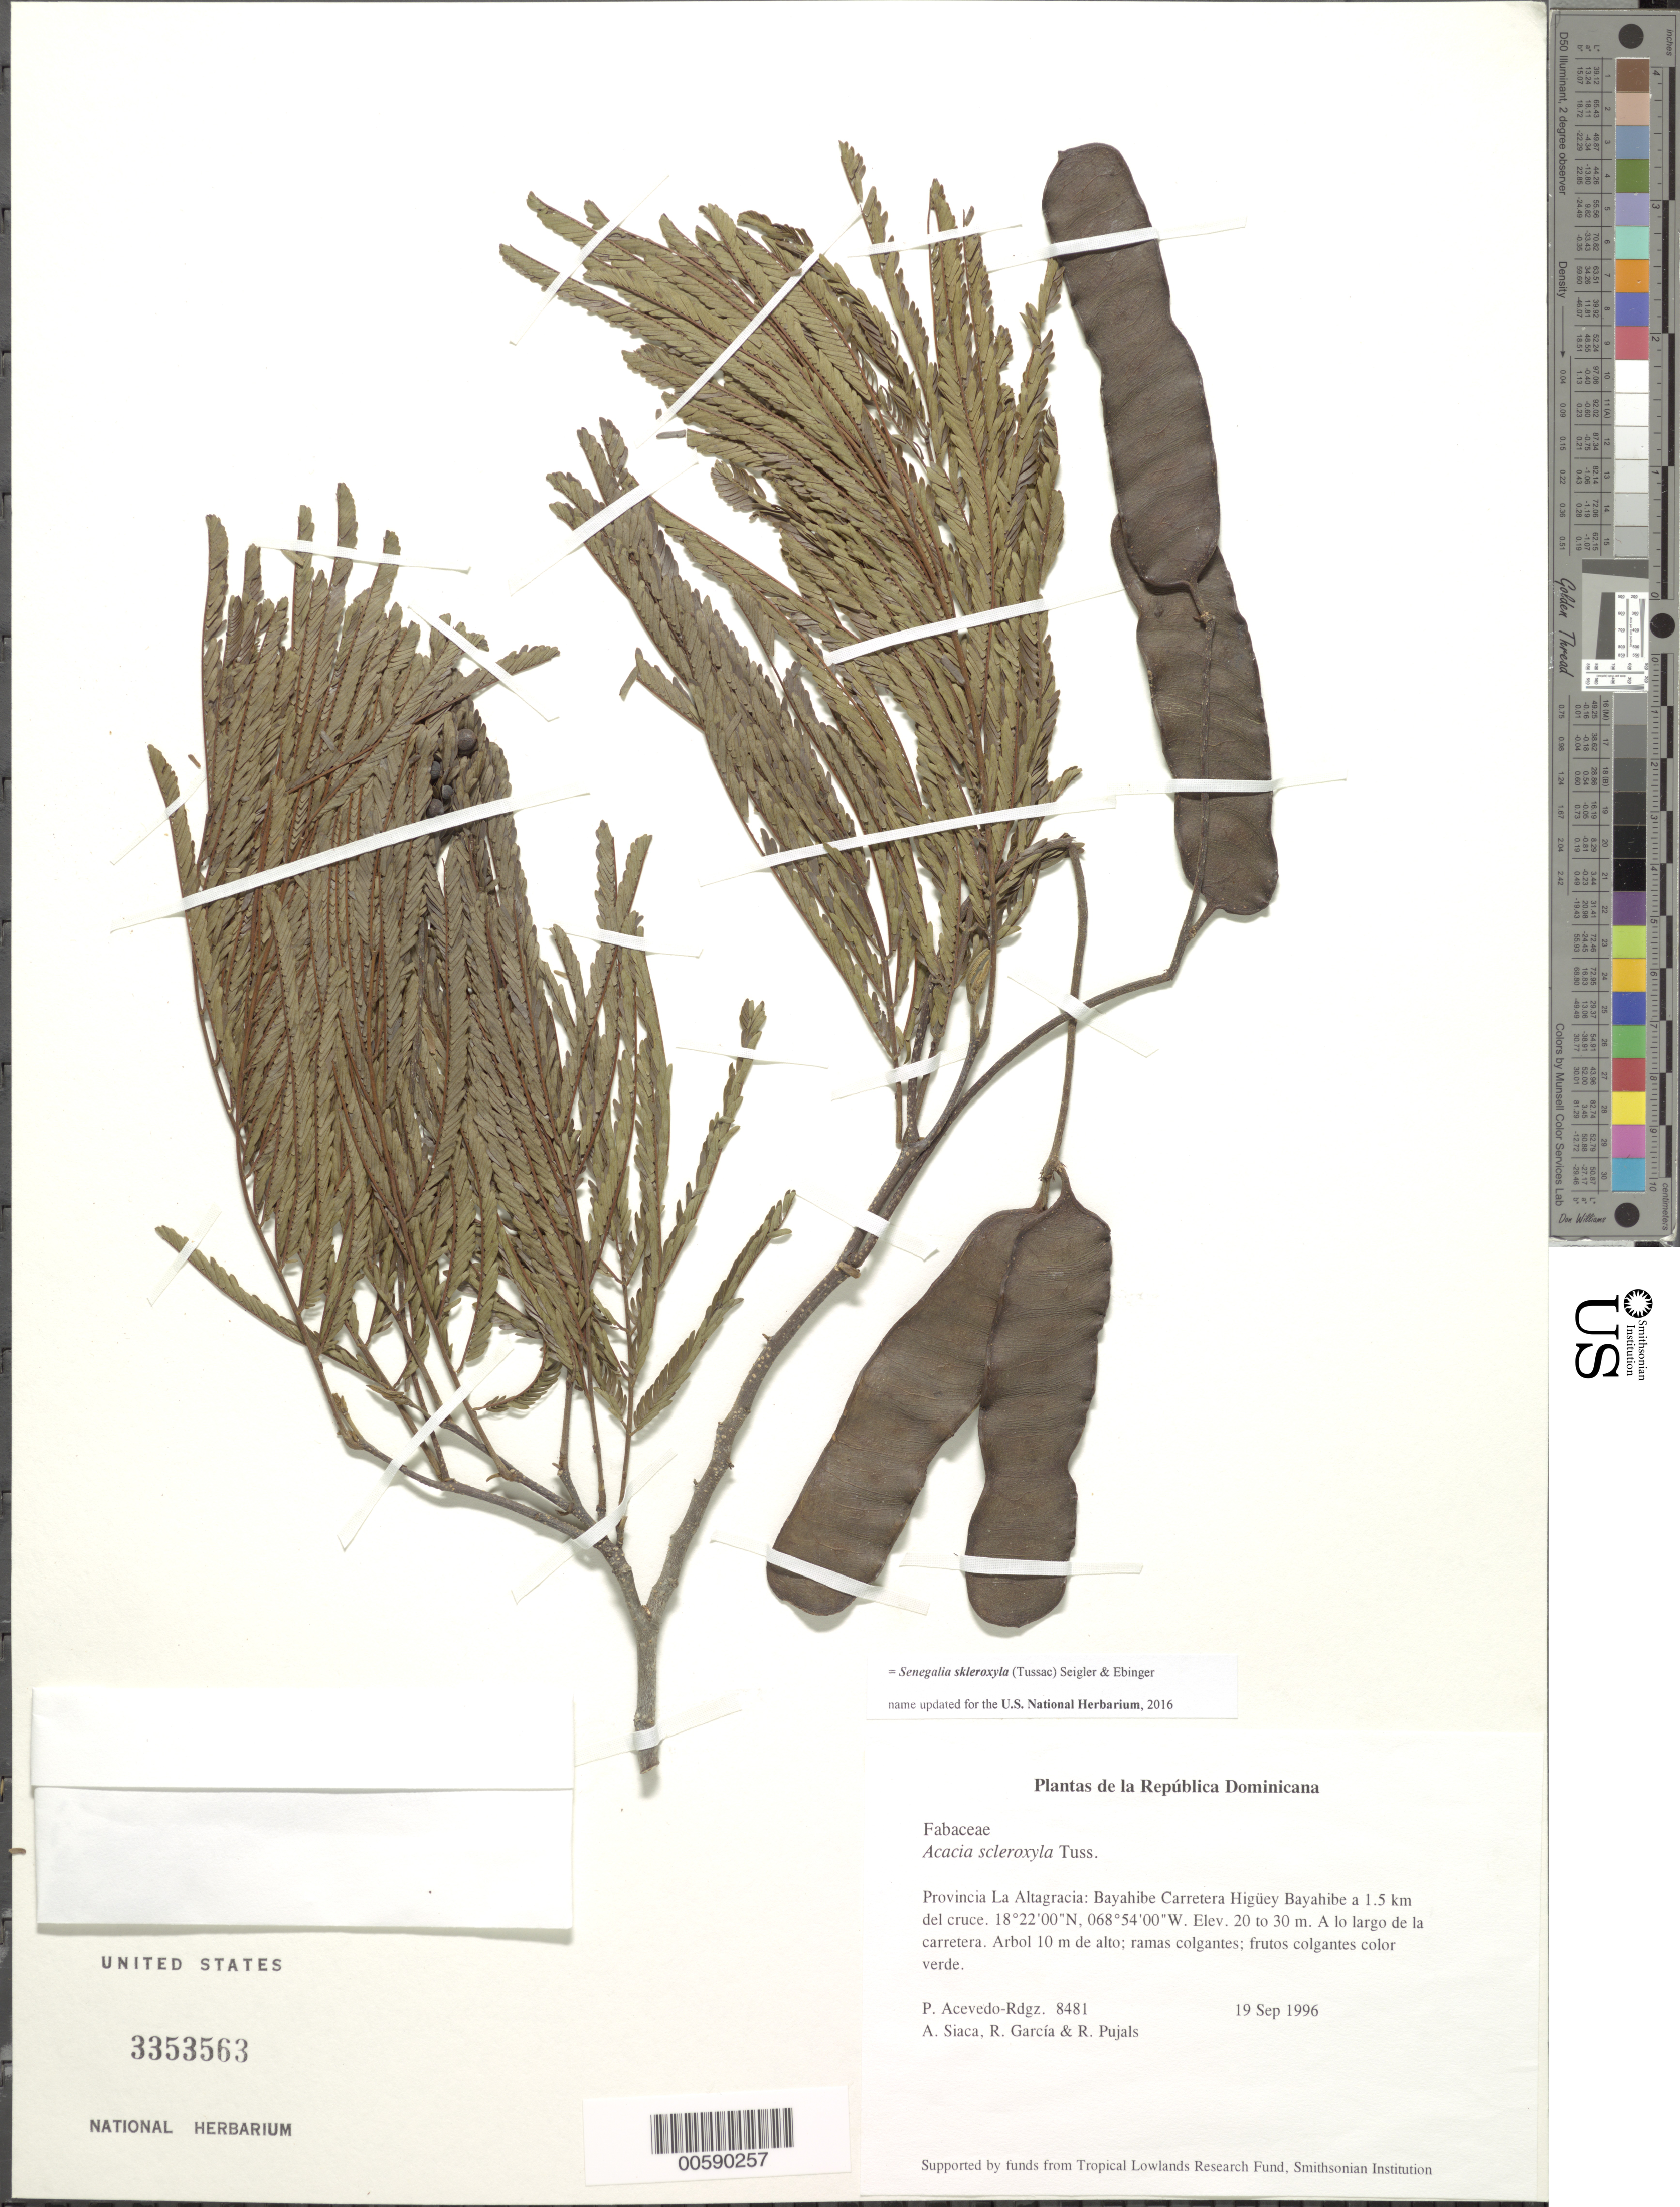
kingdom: Plantae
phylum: Tracheophyta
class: Magnoliopsida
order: Fabales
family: Fabaceae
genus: Parasenegalia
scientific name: Parasenegalia skleroxyla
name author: (Tussac) Seigler & Ebinger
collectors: P. Acevedo-Rodr., A. Siaca, R. G. García & R. Pujals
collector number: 8481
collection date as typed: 19 Sep 1996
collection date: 1996-09-19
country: Dominican Republic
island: Hispaniola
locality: Provincia La Altagracia: Bayahibe Carretera Higüey Bayahibe a 1.5 km del cruce.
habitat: A lo largo de la carretera.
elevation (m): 20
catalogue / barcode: US 3353563